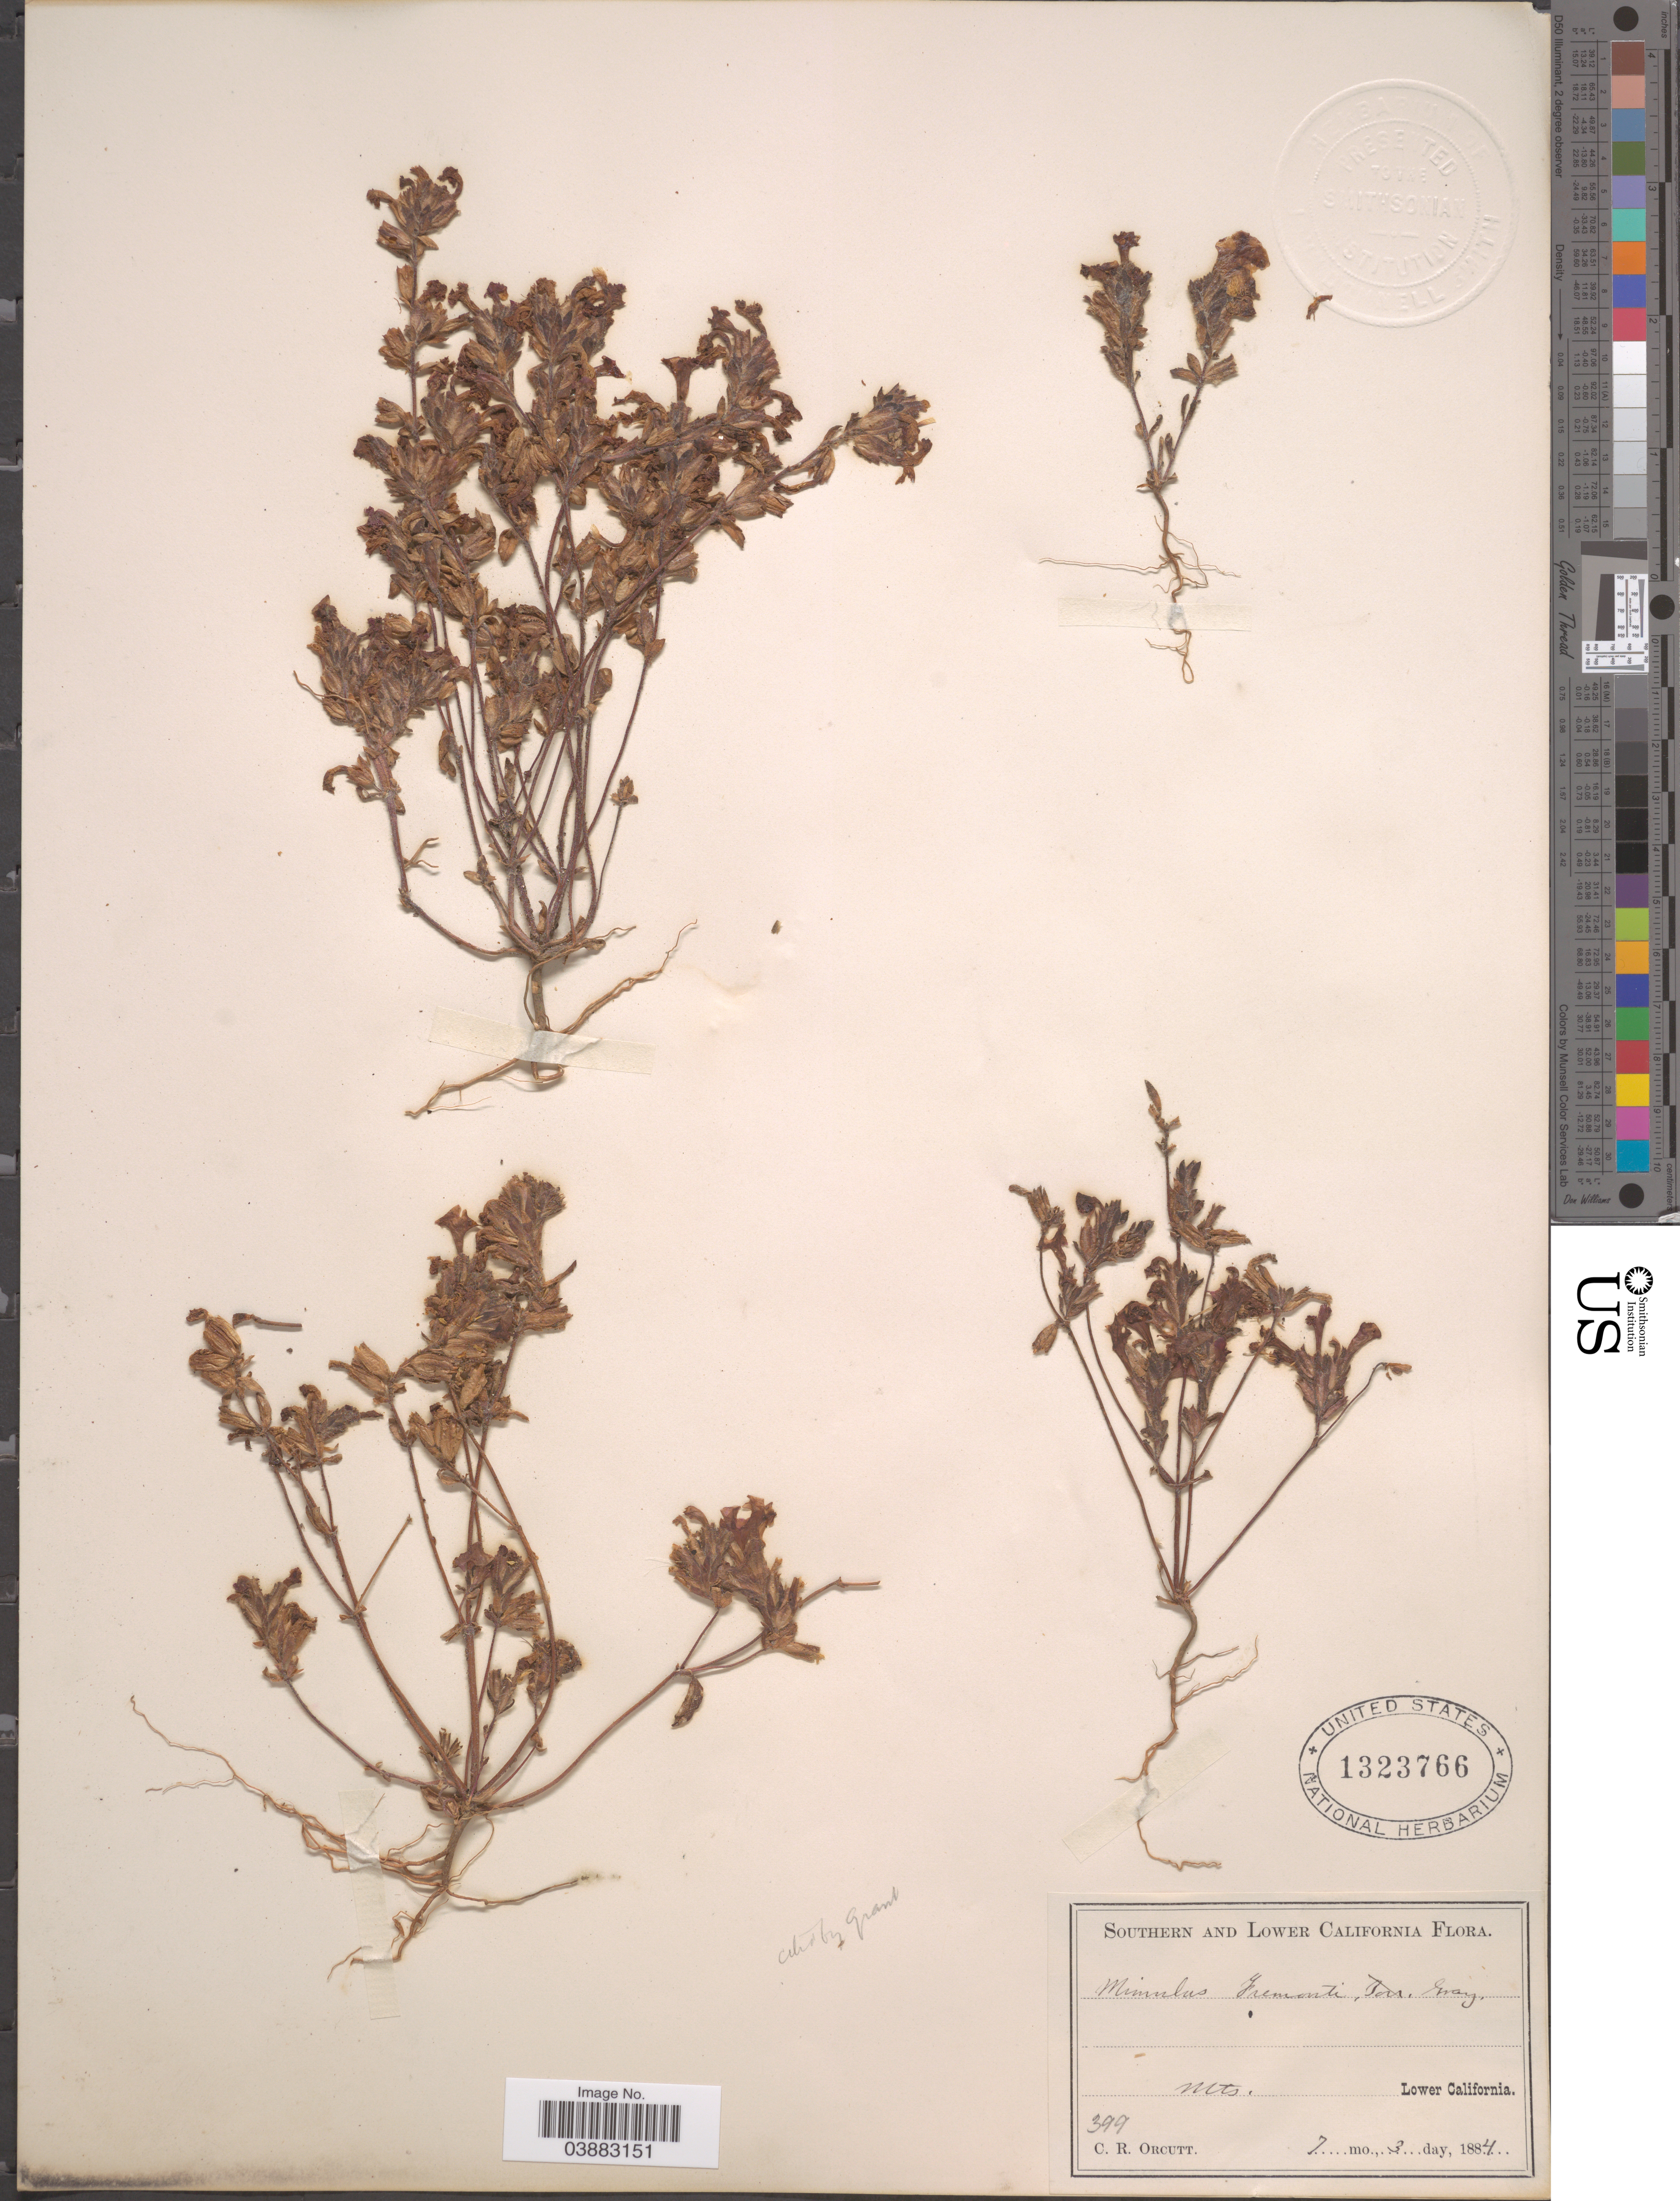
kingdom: Plantae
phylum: Tracheophyta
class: Magnoliopsida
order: Lamiales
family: Phrymaceae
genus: Mimulus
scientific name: Mimulus fremontii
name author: (Benth.) A. Gray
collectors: C. R. Orcutt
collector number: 399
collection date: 1884-07-03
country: Mexico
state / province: Baja California Norte / Baja California Sur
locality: Mts. Lower California.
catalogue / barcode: US 1323766